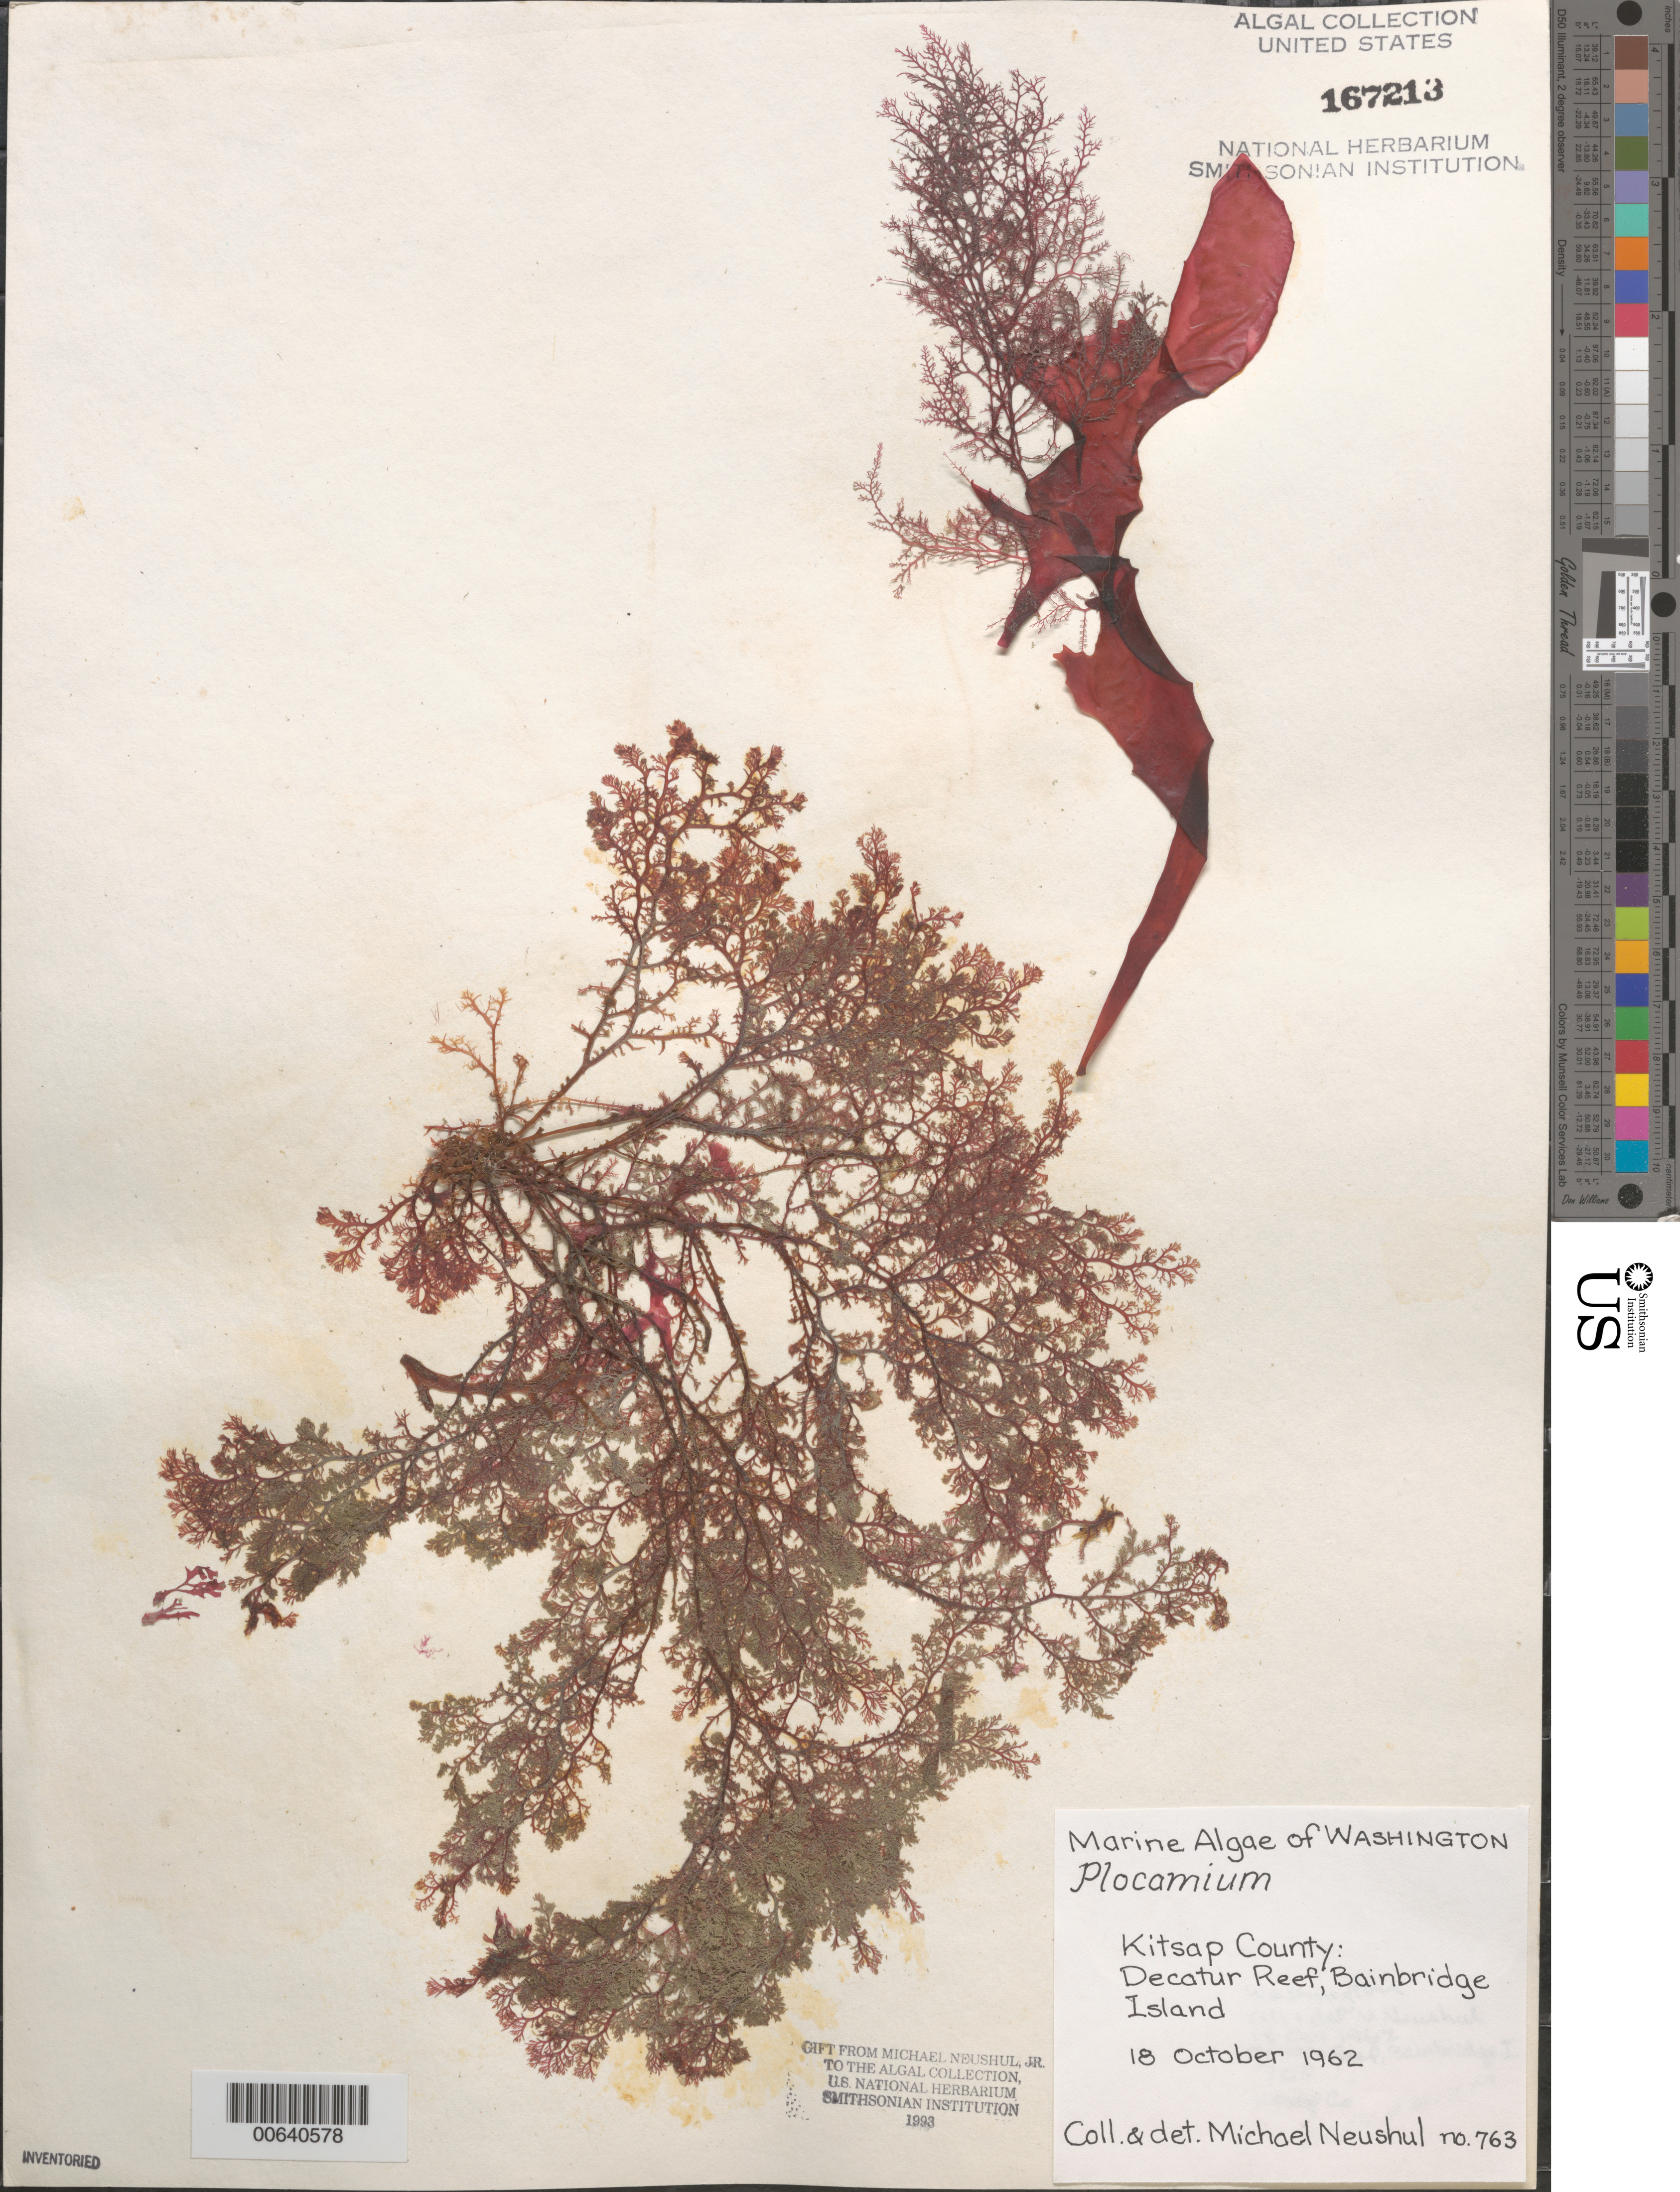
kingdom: Plantae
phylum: Rhodophyta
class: Florideophyceae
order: Plocamiales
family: Plocamiaceae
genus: Plocamium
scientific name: Plocamium sp.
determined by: Neushul, M.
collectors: M. Neushul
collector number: Neushul 763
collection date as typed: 18 Oct 1962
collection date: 1962-10-18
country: United States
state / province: Washington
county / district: Kitsap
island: Bainbridge Island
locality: Decatur Reef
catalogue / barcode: US 167213